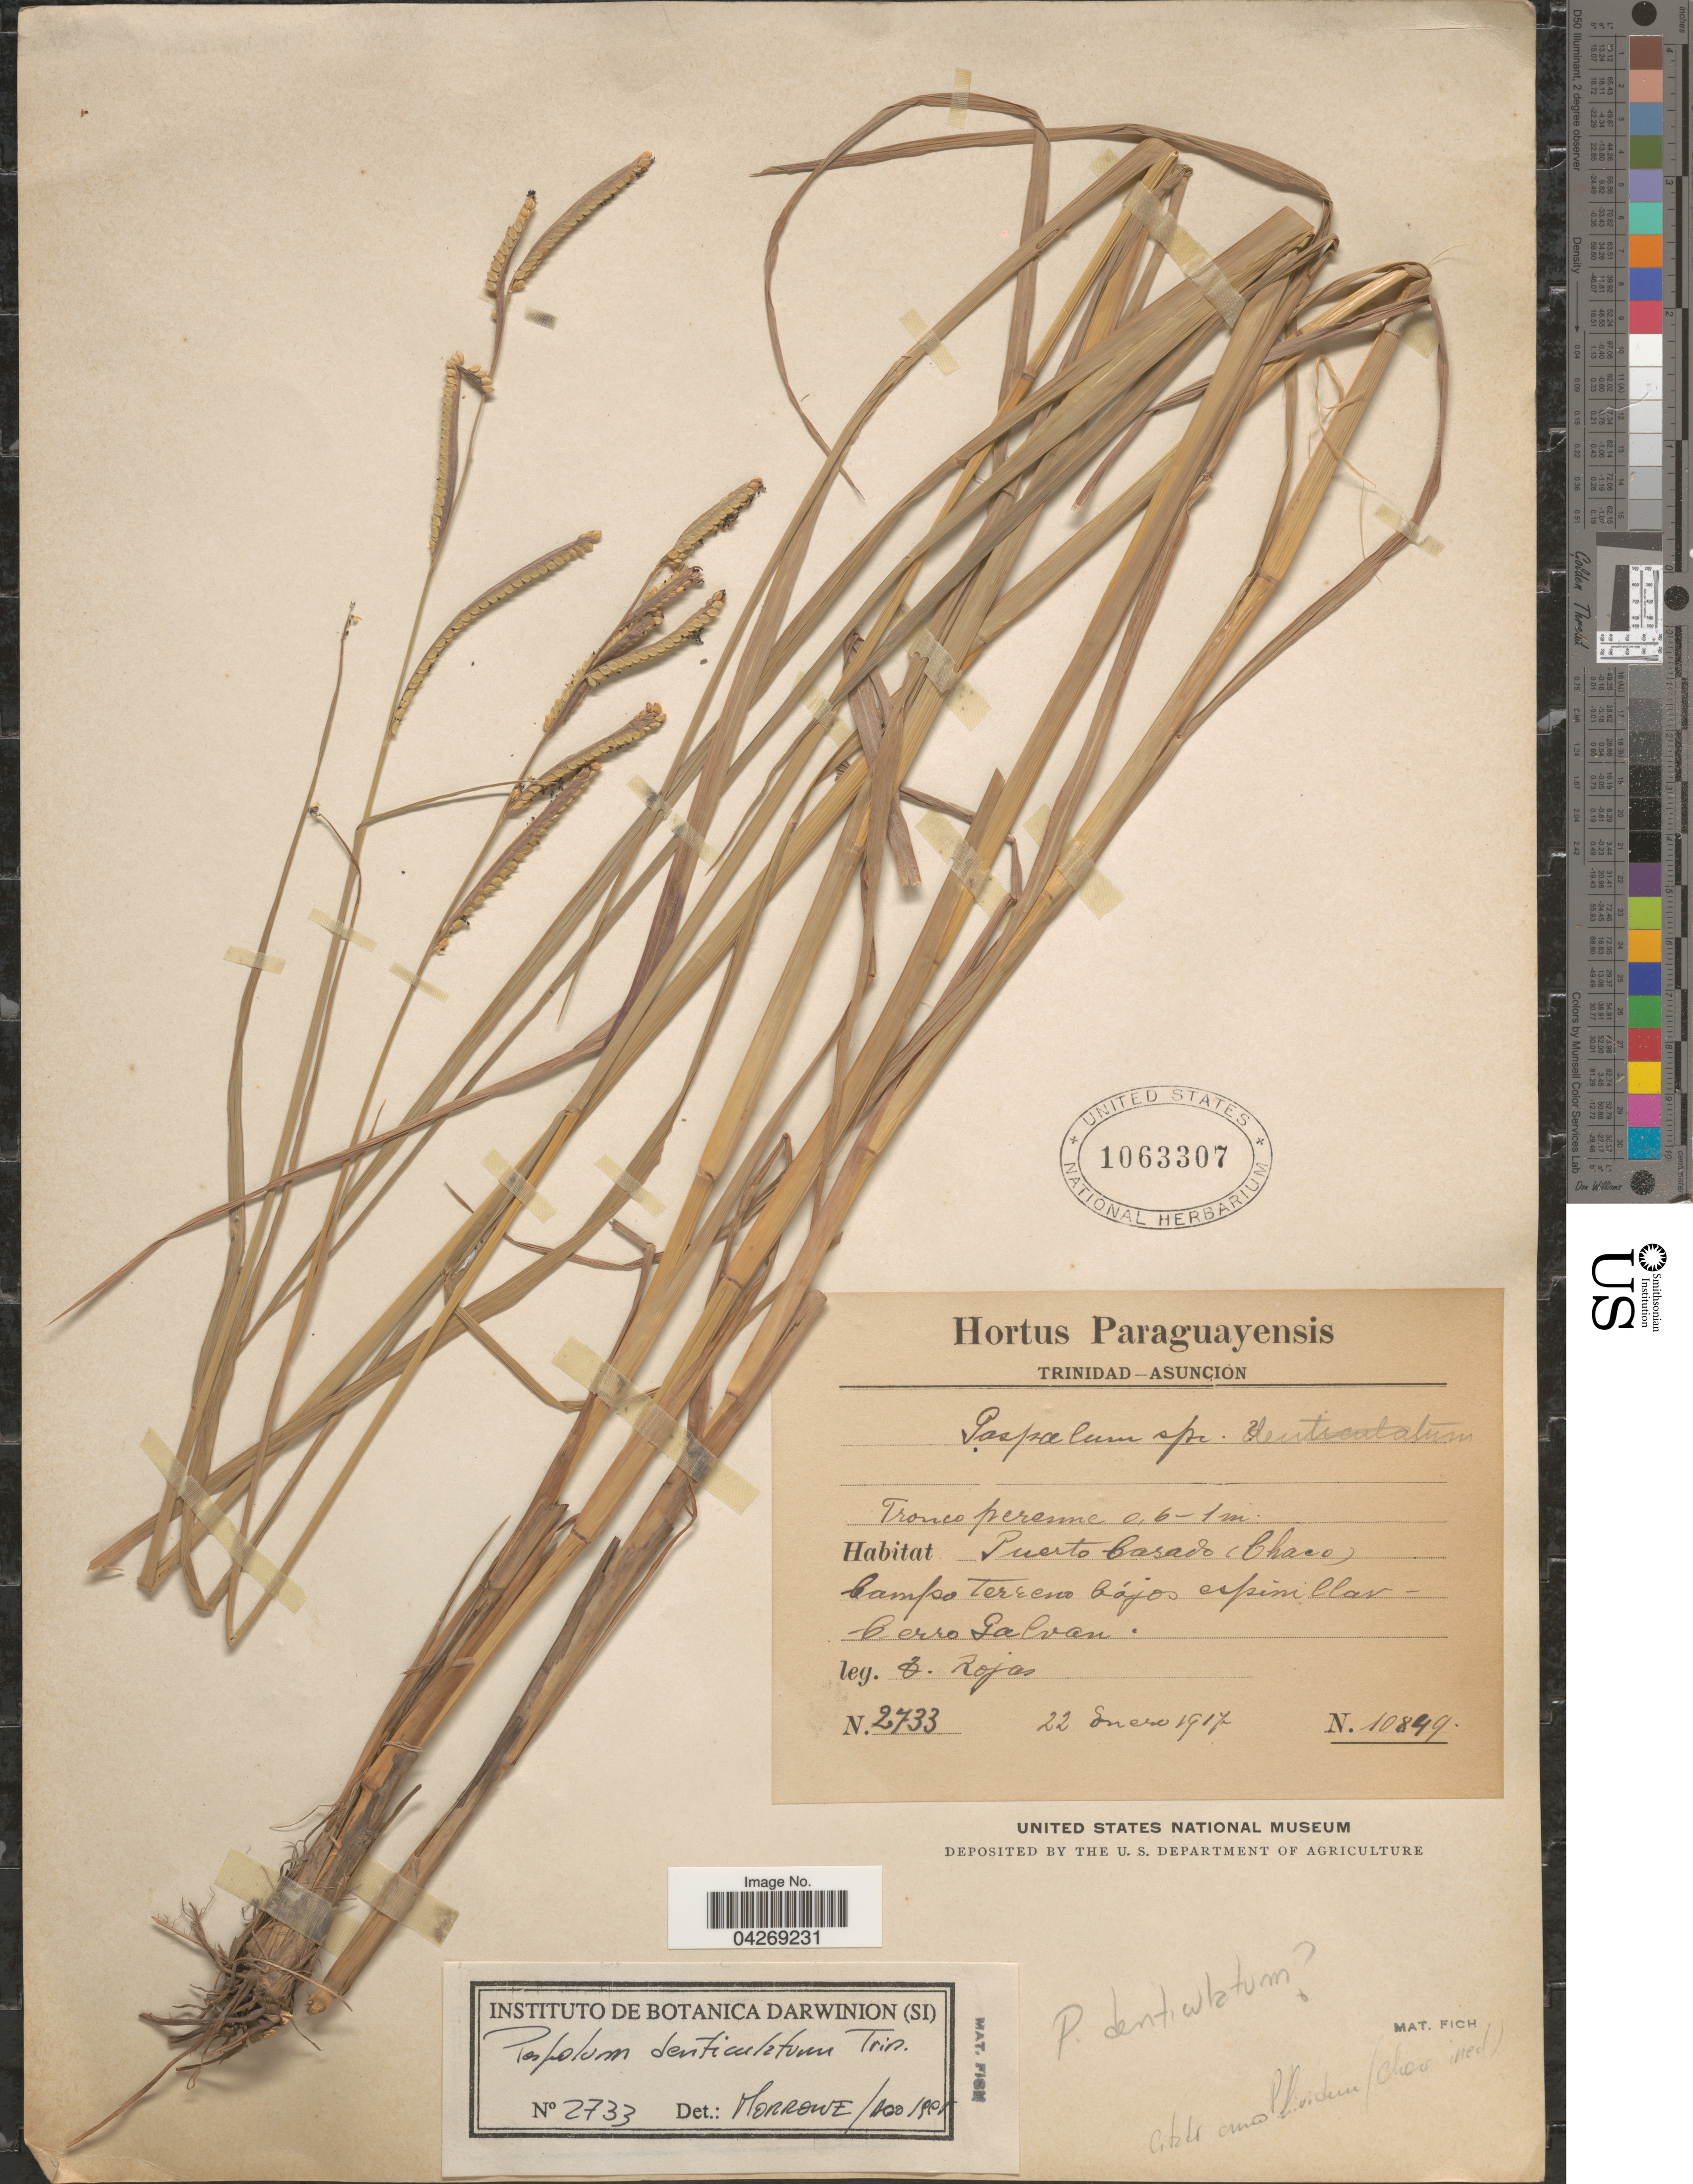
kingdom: Plantae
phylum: Tracheophyta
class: Liliopsida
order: Poales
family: Poaceae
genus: Paspalum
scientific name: Paspalum denticulatum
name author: Trin.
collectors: T. Rojas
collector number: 2733/10849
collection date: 1917-01-22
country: Paraguay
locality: Puerto Casado (Chaco). Cerro Galvan.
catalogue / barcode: US 1063307